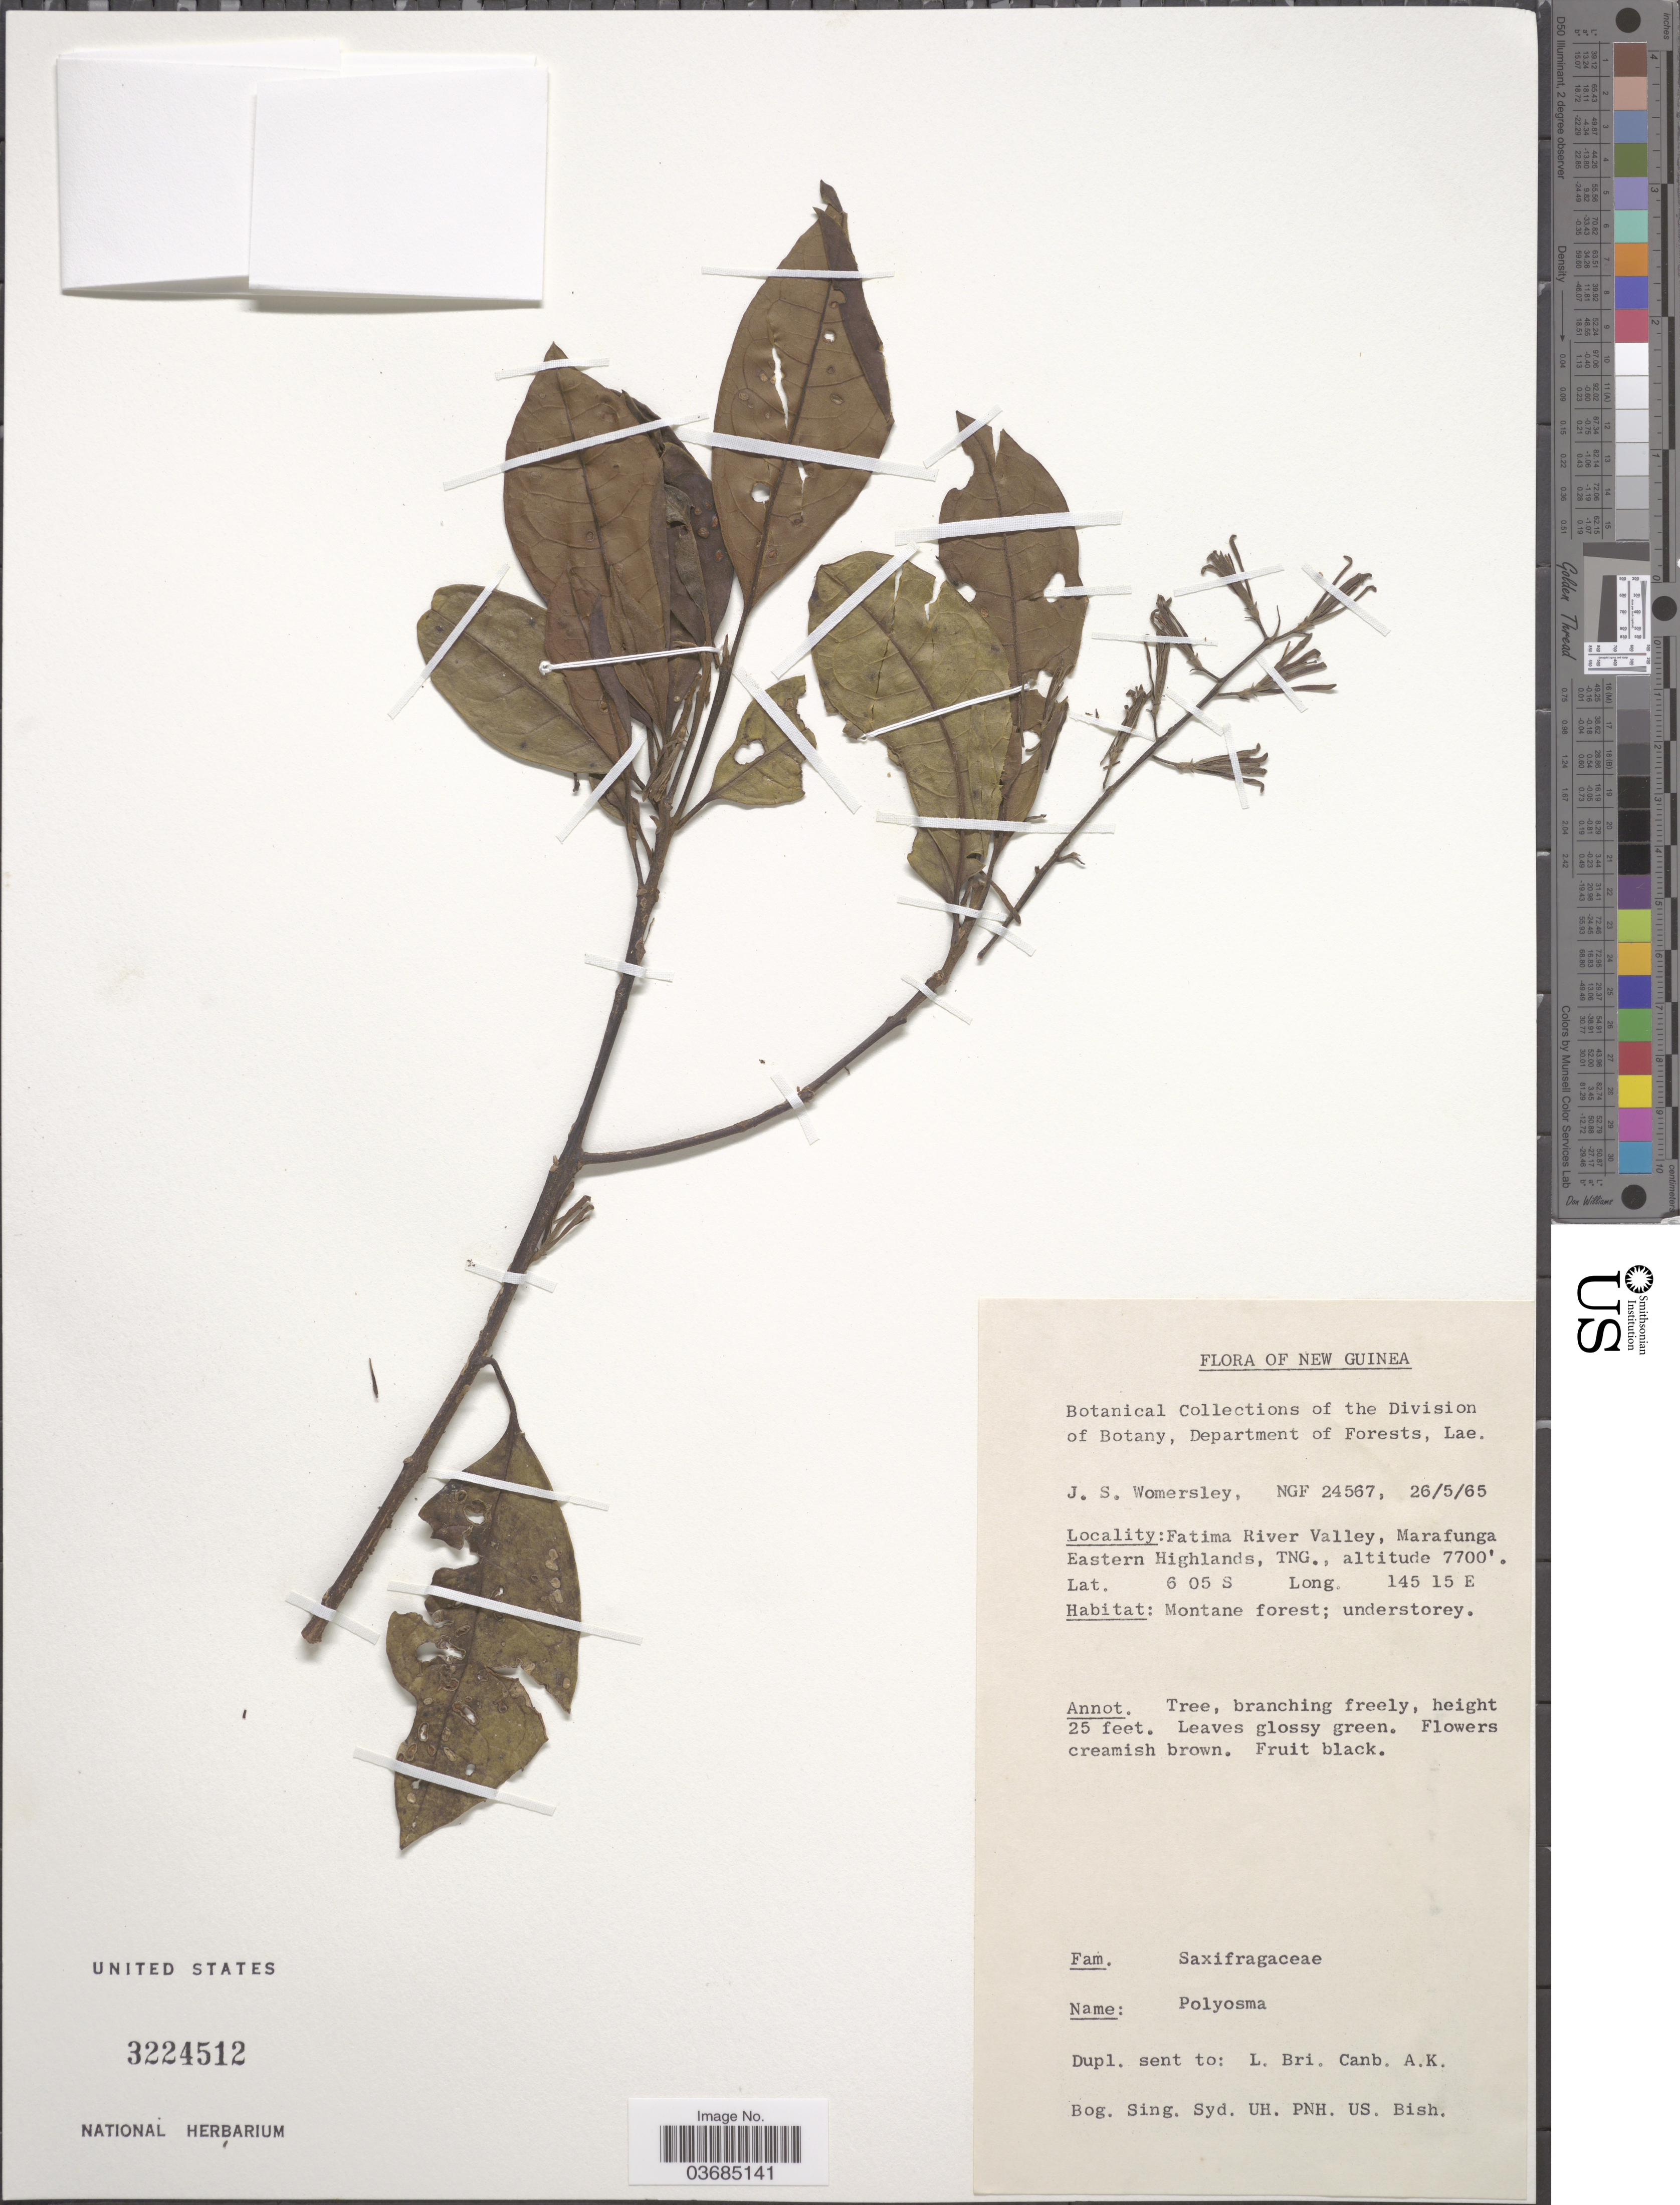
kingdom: Plantae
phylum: Tracheophyta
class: Magnoliopsida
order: Escalloniales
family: Escalloniaceae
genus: Polyosma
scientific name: Polyosma sp.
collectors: J. S. Womersley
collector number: NGF 24567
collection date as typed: Transcribed d/m/y: 26/5/65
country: Papua New Guinea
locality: New Guinea. Fatima River Valley, Marafunga Eastern Highlands, TNG.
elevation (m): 2347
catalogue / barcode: US 3224512